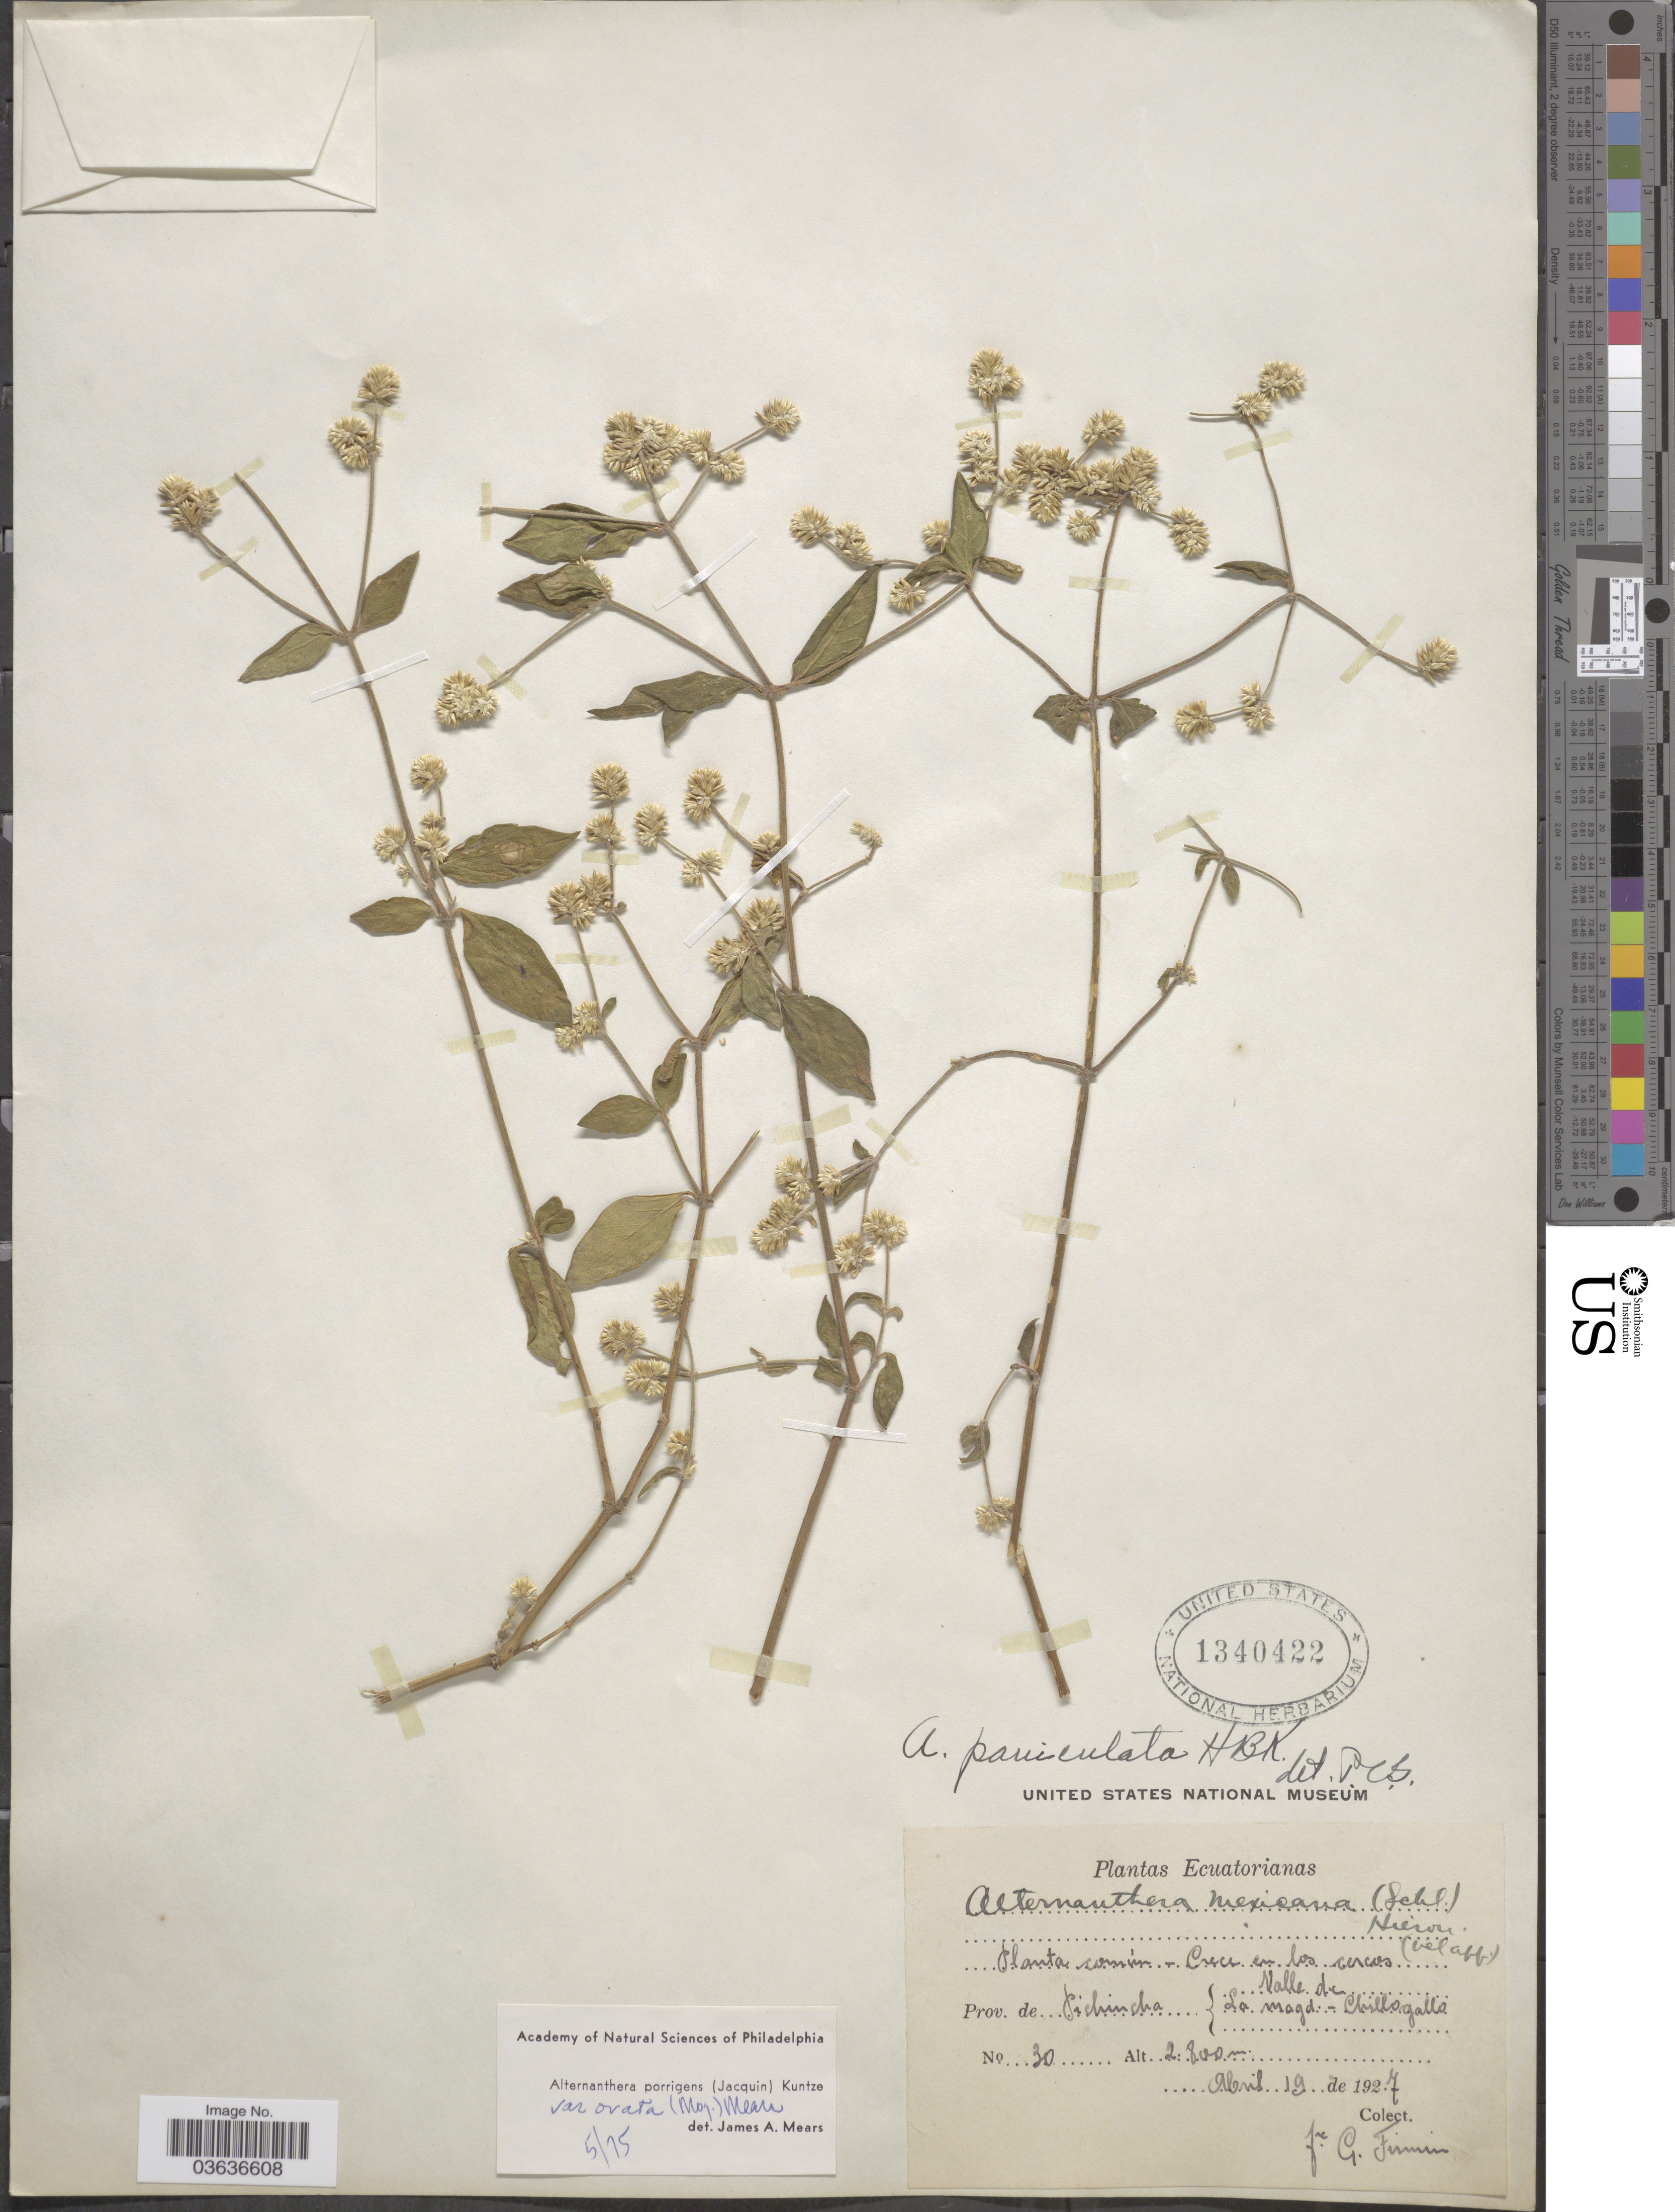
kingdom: Plantae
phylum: Tracheophyta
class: Magnoliopsida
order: Caryophyllales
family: Amaranthaceae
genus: Alternanthera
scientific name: Alternanthera porrigens var. ovata Mears var. nov. ined.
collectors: F. Firmin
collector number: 30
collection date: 1927-04-19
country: Ecuador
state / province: Pichincha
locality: Valle de La Magd. - Chillogallo.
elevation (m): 2800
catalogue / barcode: US 1340422